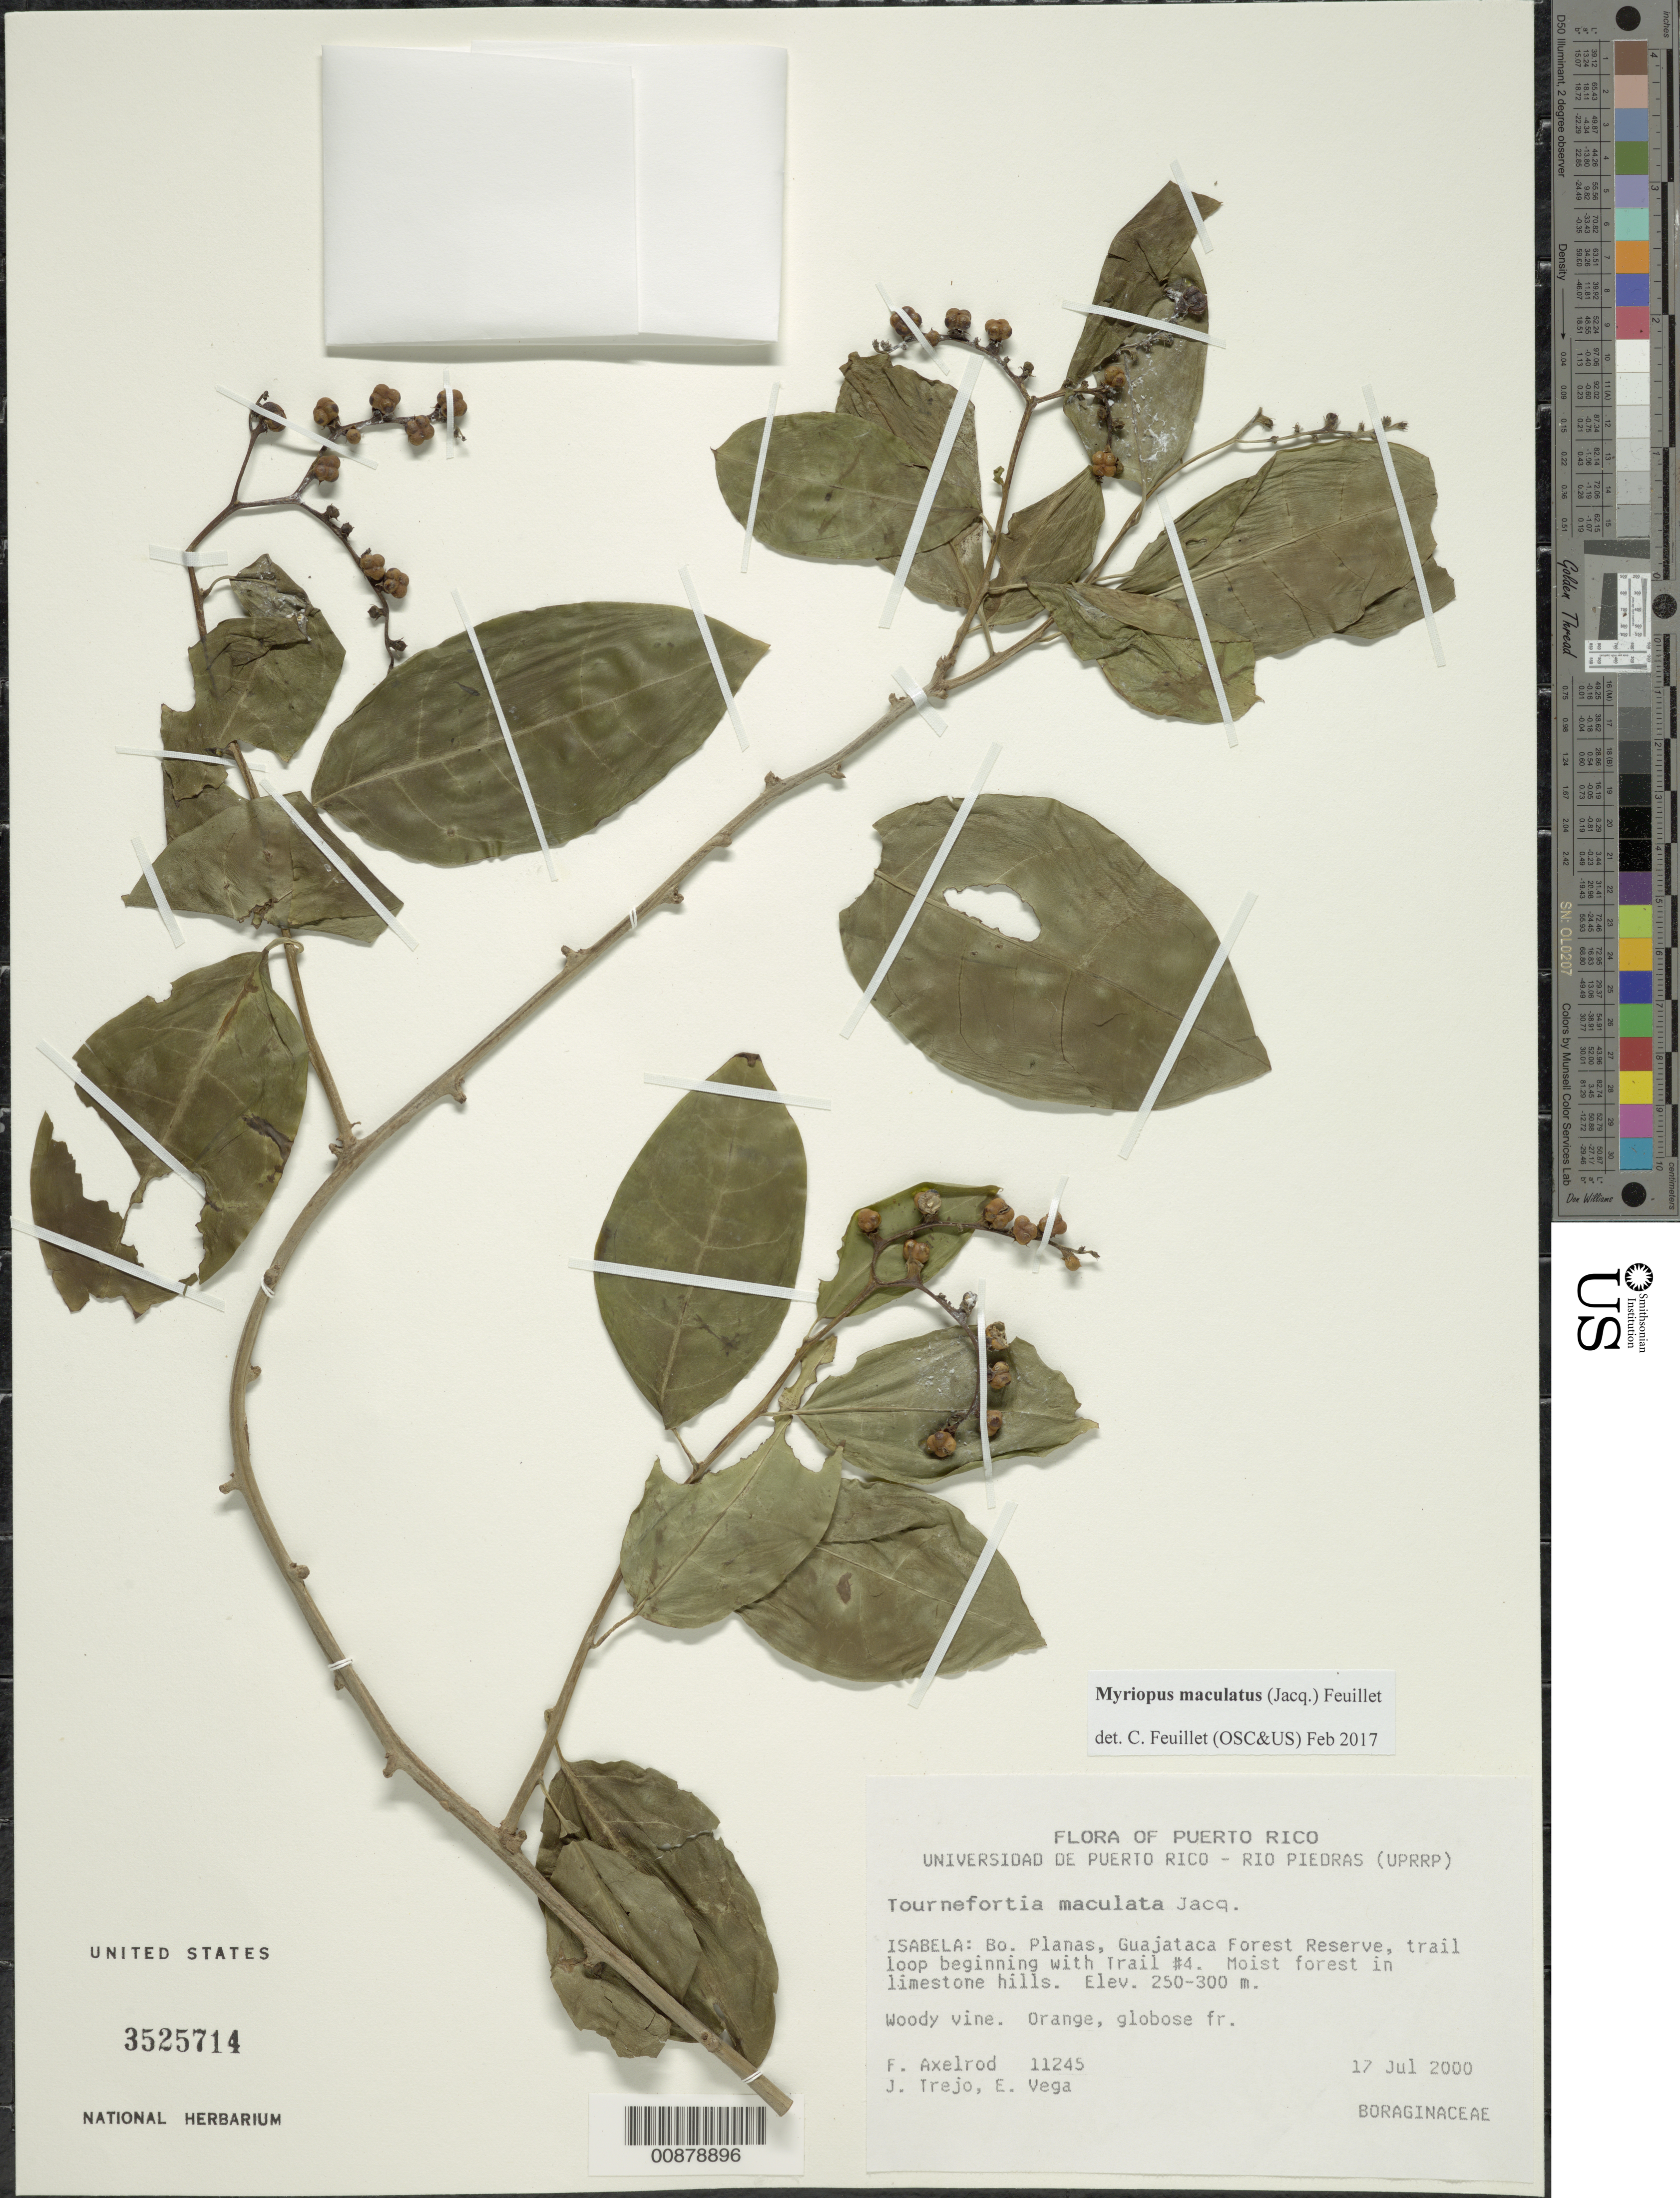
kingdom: Plantae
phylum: Tracheophyta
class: Magnoliopsida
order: Boraginales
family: Heliotropiaceae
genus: Myriopus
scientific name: Myriopus maculatus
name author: (Jacq.) Feuillet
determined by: Feuillet, C.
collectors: F. S. Axelrod, J. C. Trejo-Torres & E. Vega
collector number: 11245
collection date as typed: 17 Jul 2000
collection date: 2000-07-17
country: Puerto Rico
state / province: Isabela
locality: Bo. Planas, Guajataca Forest Reserve, trail loop beginning with trail #4.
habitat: Moist forest in limestone hills.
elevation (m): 250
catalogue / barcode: US 3525714